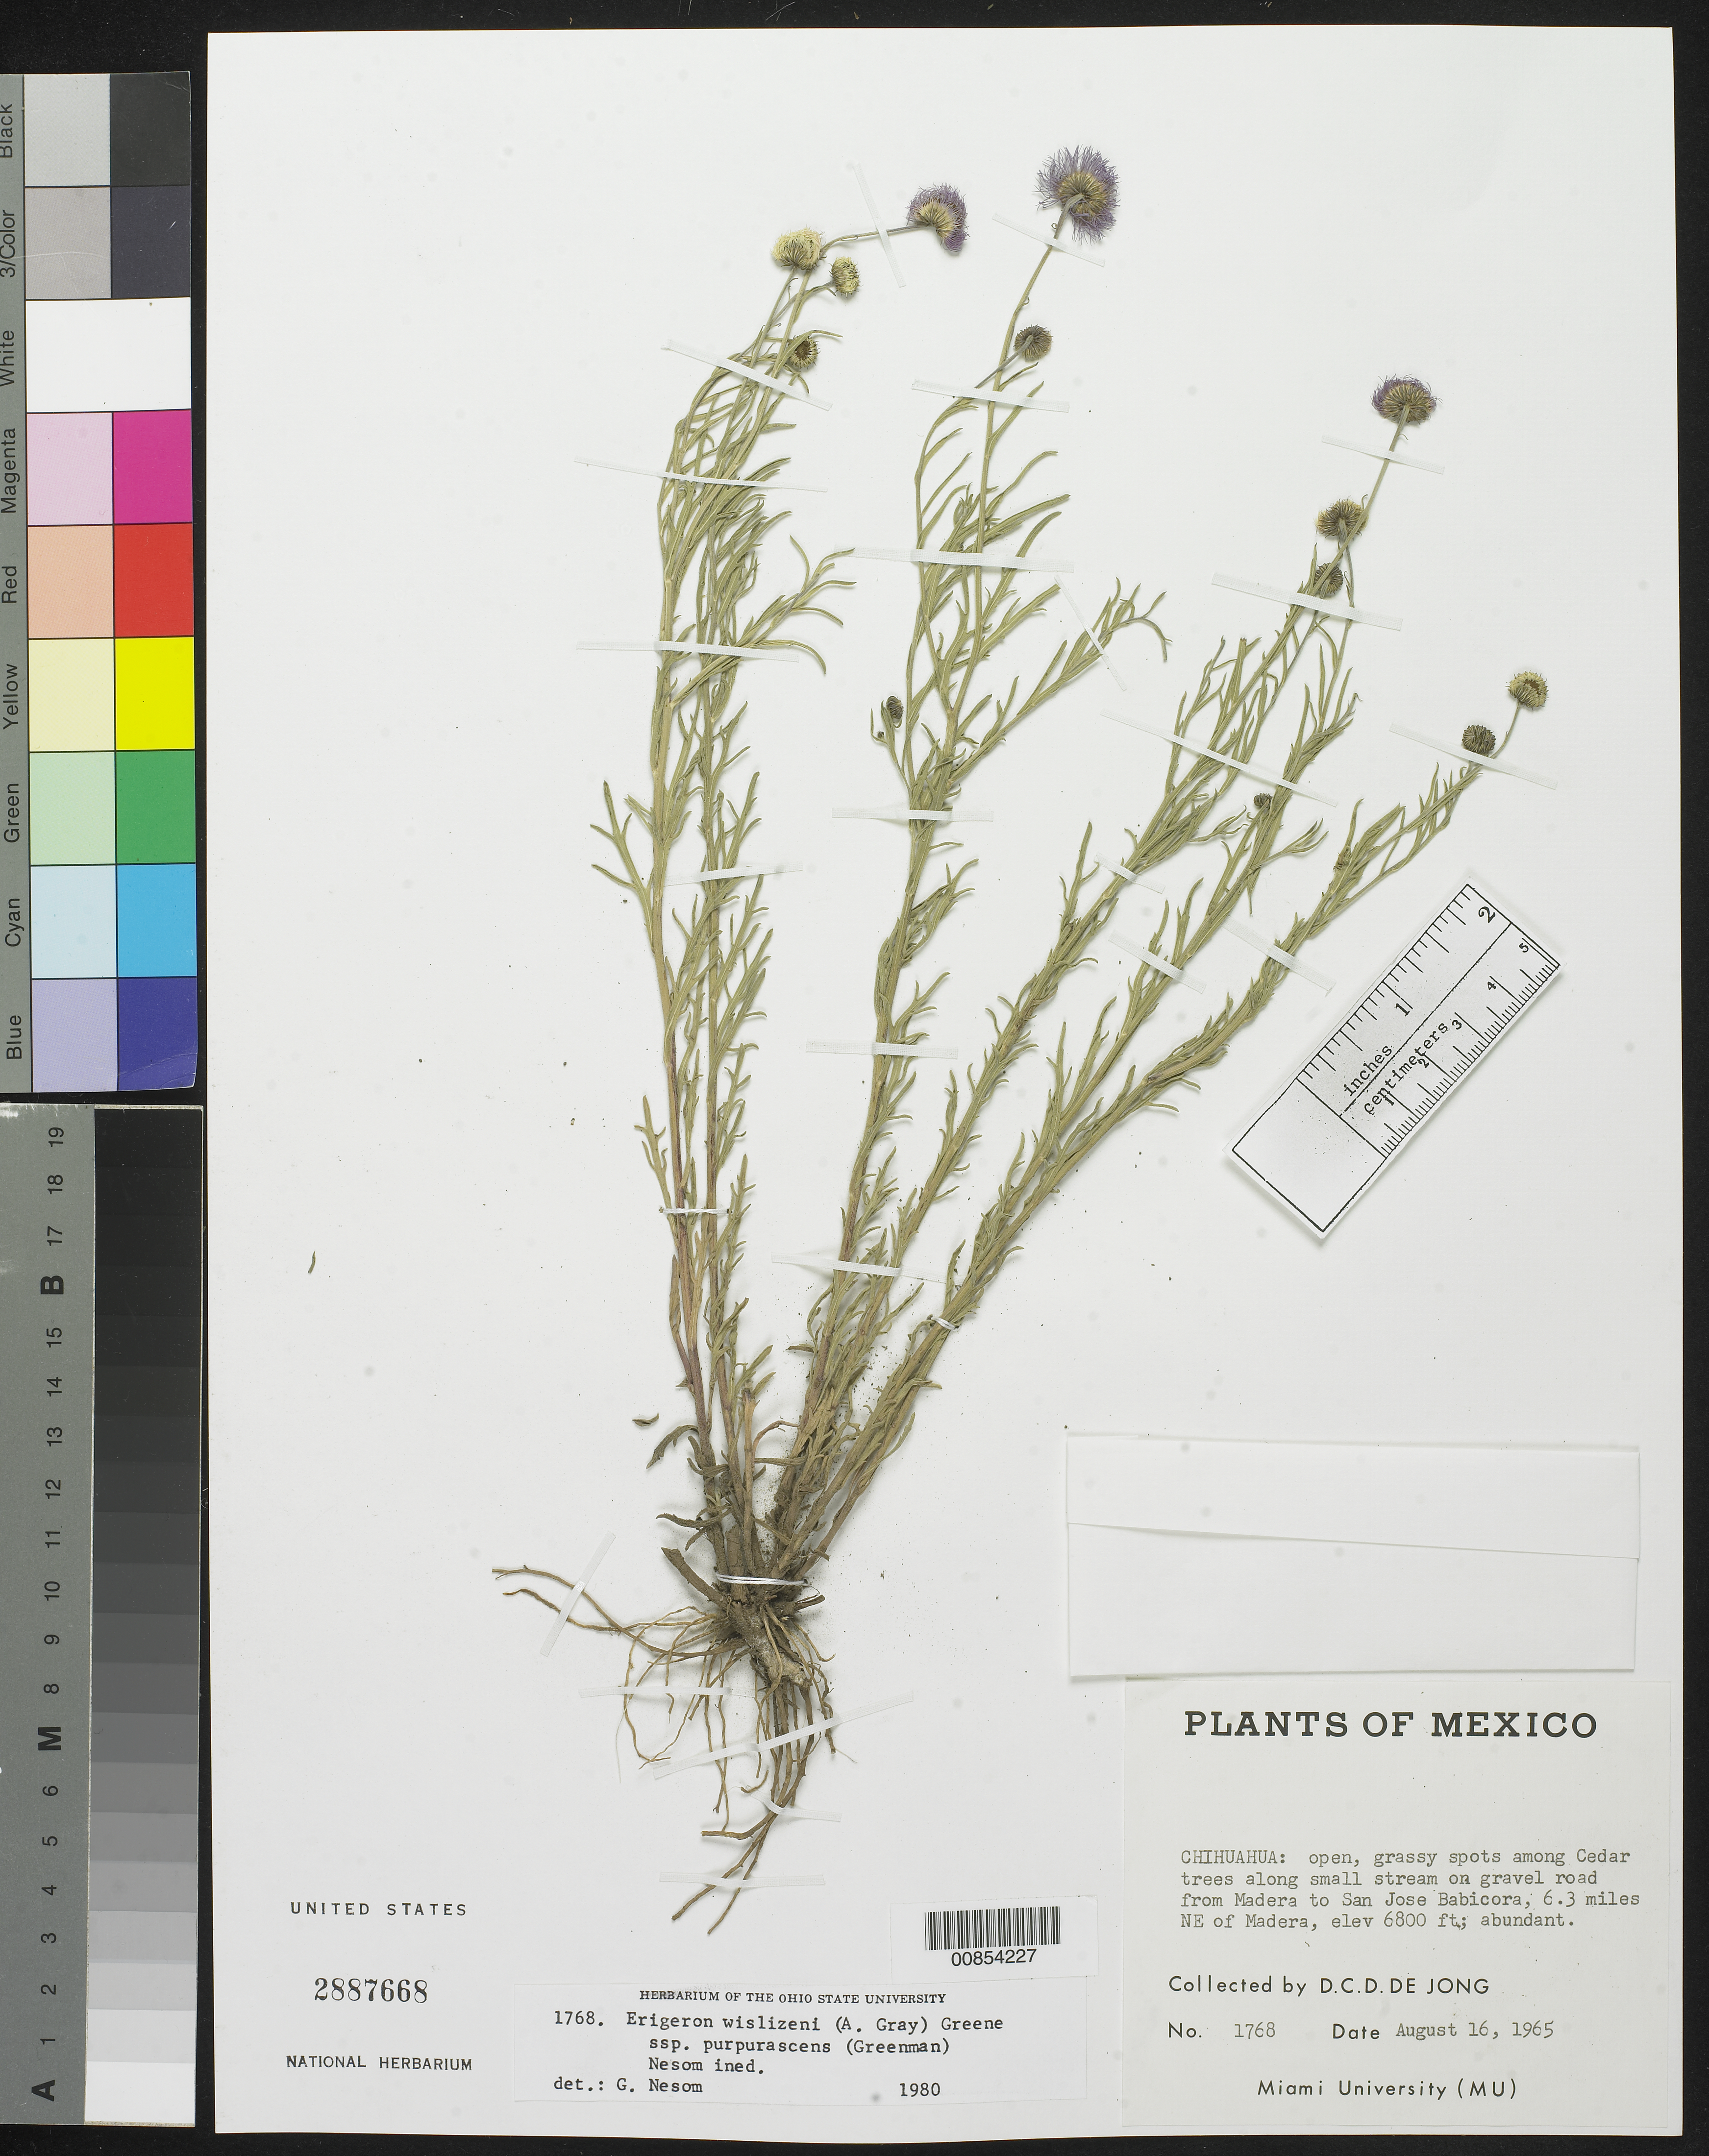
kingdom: Plantae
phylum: Tracheophyta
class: Magnoliopsida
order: Asterales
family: Asteraceae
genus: Erigeron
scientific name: Erigeron wislizeni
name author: (A. Gray) Greene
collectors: D. de Jong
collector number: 1768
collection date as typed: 16 Aug 1965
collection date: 1965-08-16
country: Mexico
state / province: Chihuahua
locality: On gravel road from Madera to San José Babicora, 6.3 miles NE of Madera.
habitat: Open, grassy spots among Cedar trees along small stream on gravel road.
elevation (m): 2073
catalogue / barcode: US 2887668